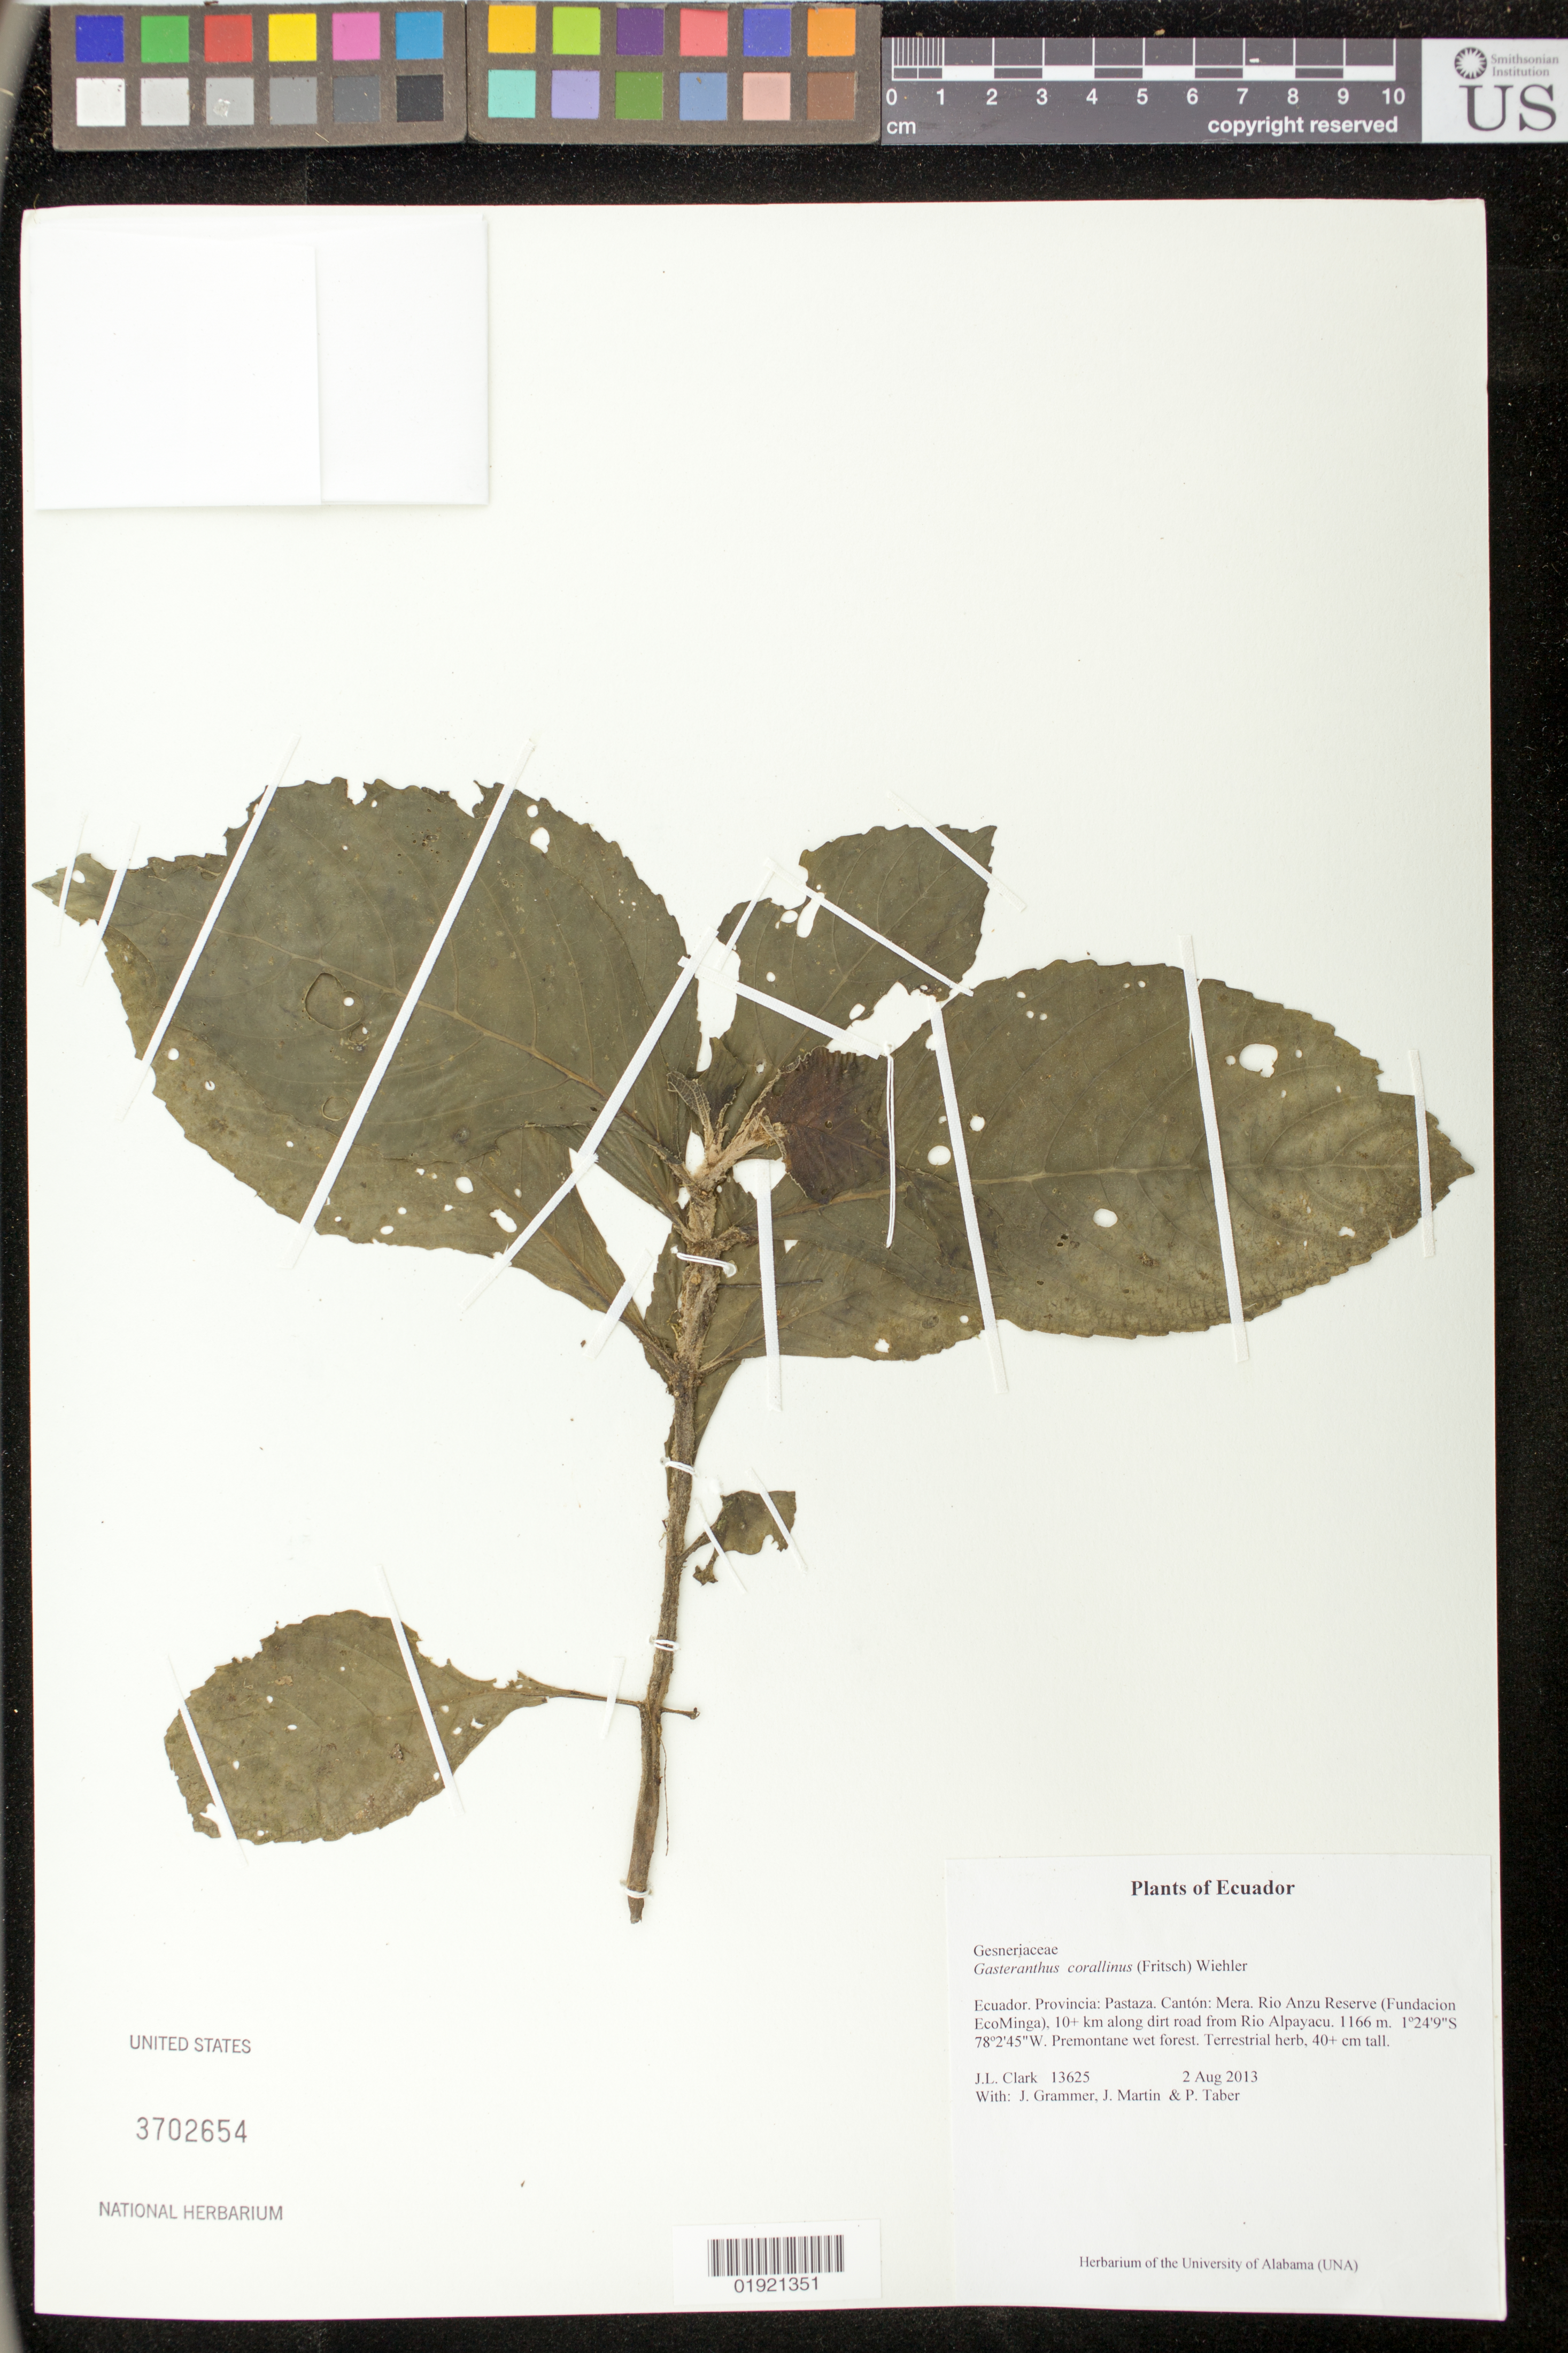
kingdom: Plantae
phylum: Tracheophyta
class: Magnoliopsida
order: Lamiales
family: Gesneriaceae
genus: Gasteranthus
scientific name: Gasteranthus corallinus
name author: (Fritsch) Wiehler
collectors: J. L. Clark, J. Grammer, J. Martin & P. Taber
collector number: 13625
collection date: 2013-08-02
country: Ecuador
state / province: Pastaza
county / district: Mera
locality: Rio Anzu Reserve (Fundacion EcoMinga), 10+ km along dirt road from Rio Alpayacu.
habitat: Premontane wet forest.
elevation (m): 1166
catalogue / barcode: US 3702654